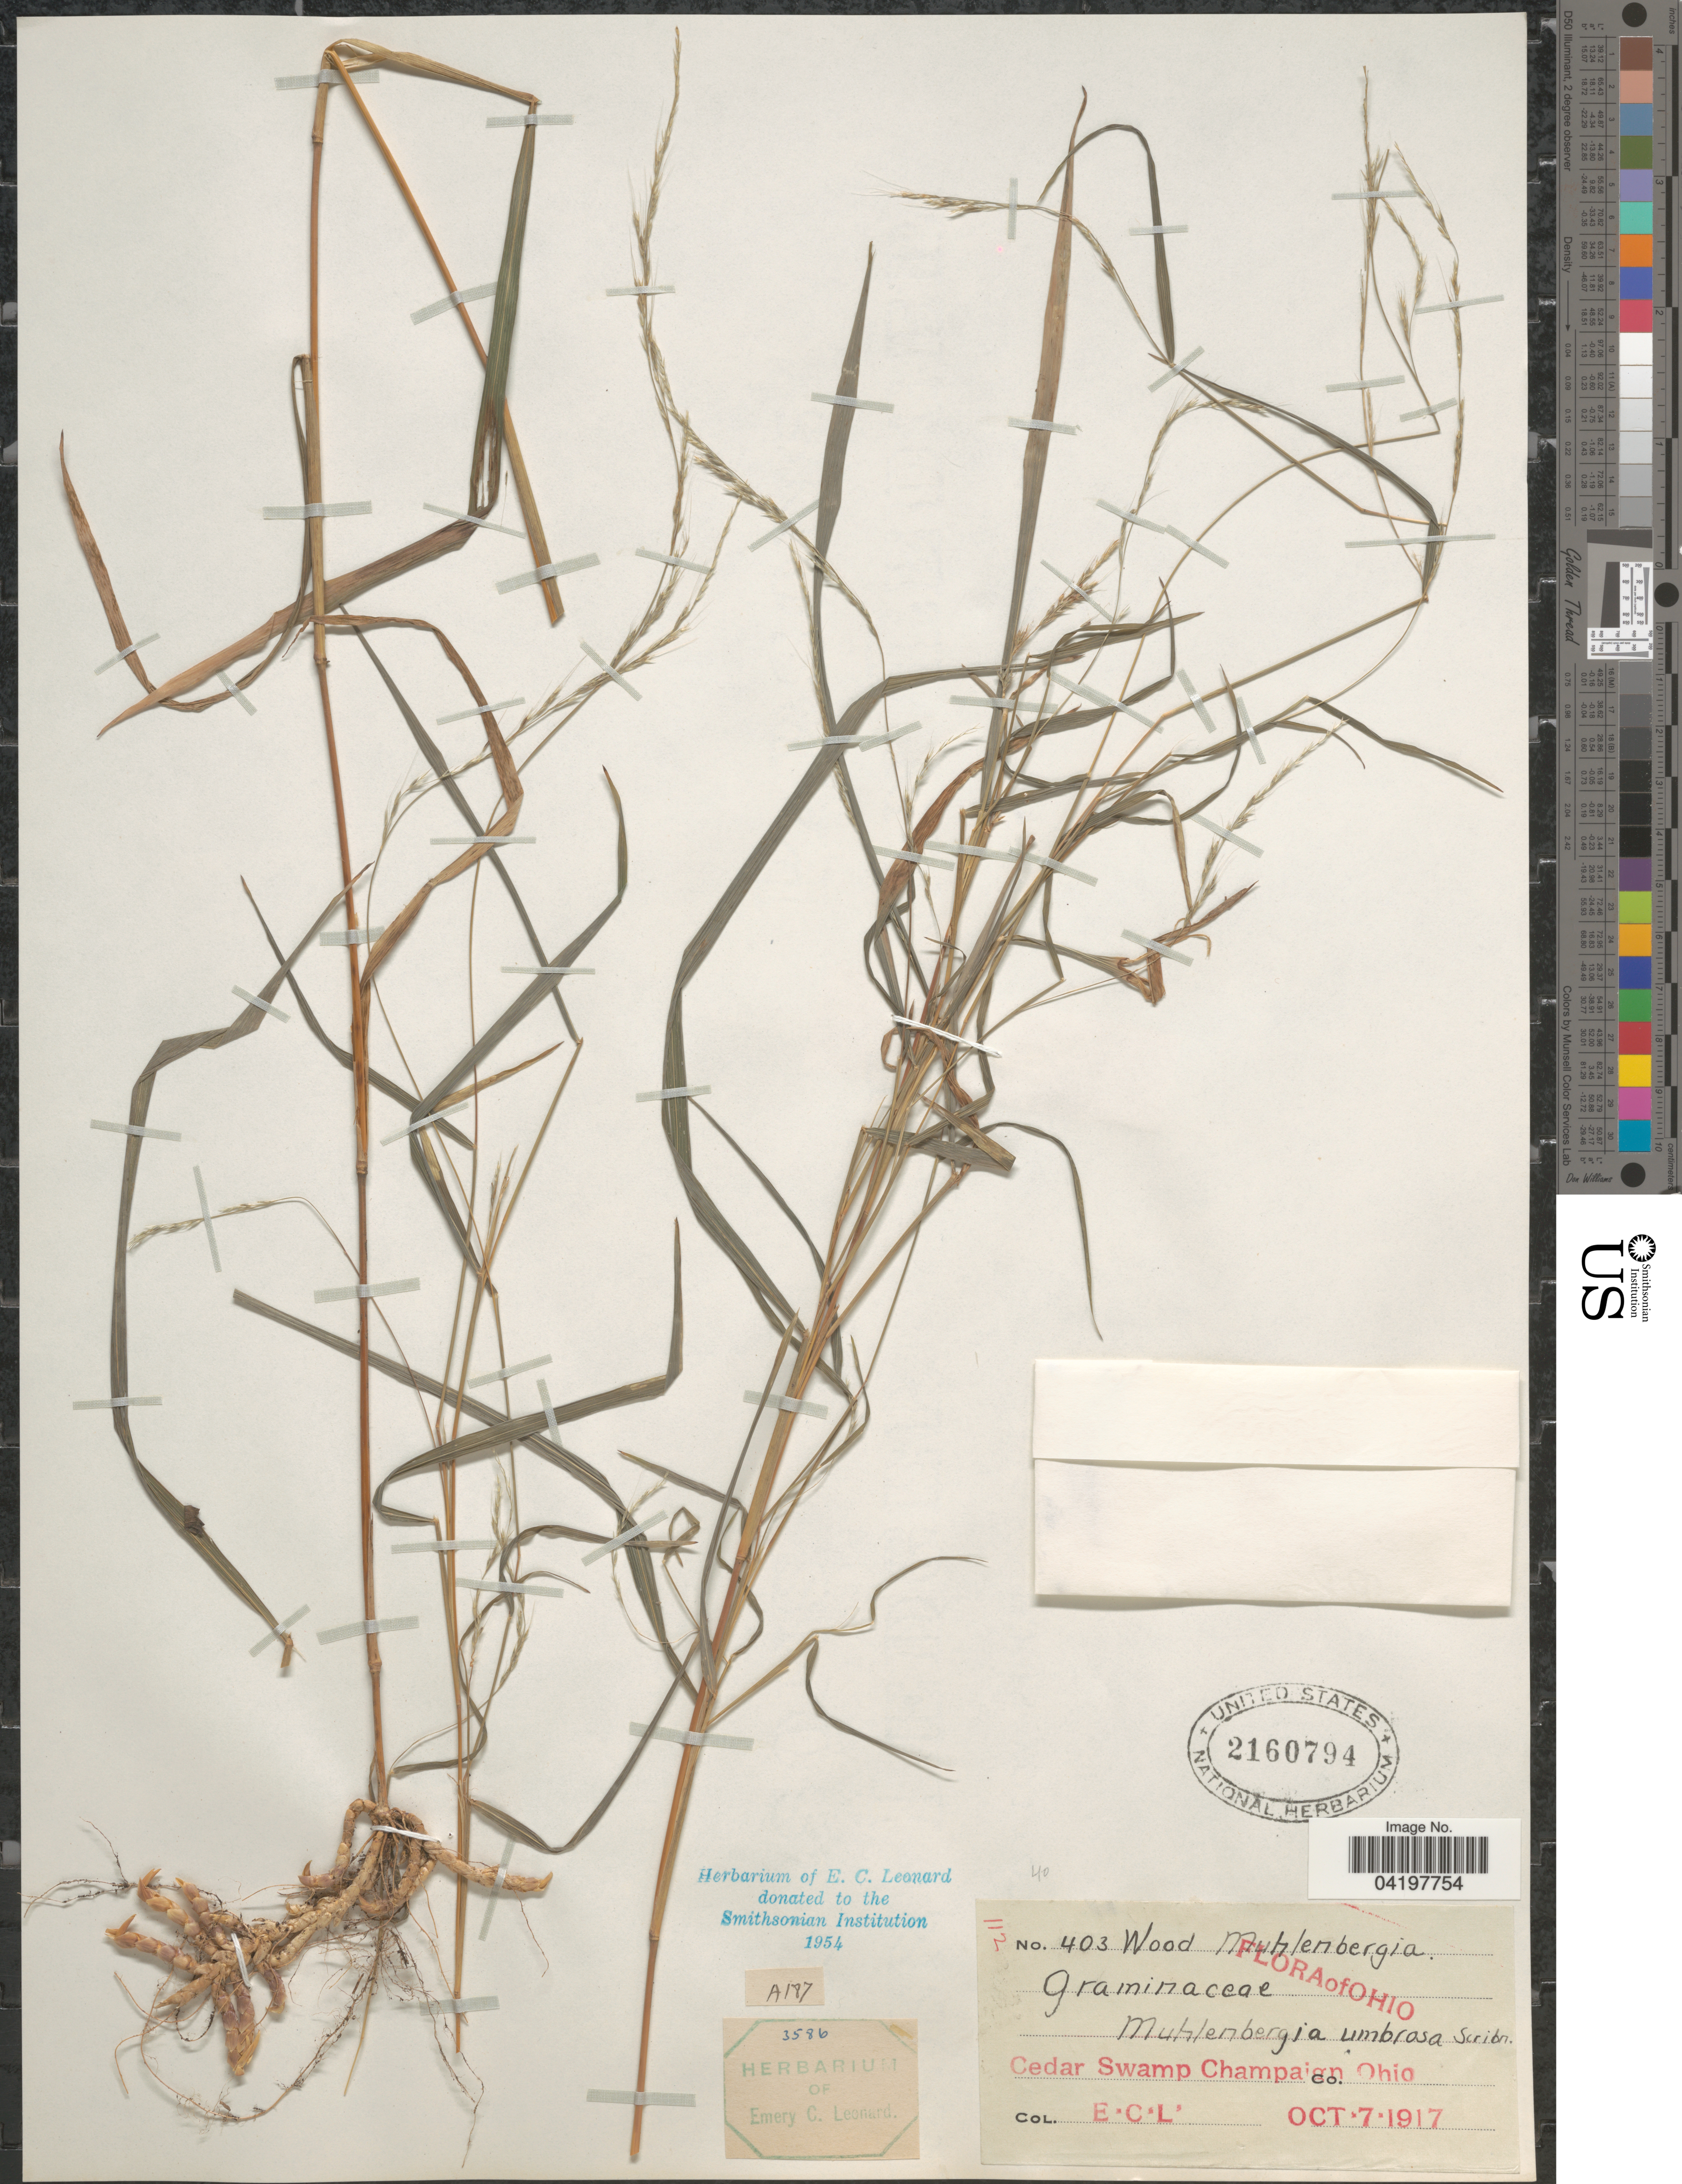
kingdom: Plantae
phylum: Tracheophyta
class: Liliopsida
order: Poales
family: Poaceae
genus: Muhlenbergia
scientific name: Muhlenbergia sylvatica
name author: (Torr.) Torr. ex A. Gray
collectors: E. C. Leonard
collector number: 403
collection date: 1917-10-07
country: United States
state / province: Ohio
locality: Cedar Swamp Champaign Co.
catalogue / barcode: US 2160794